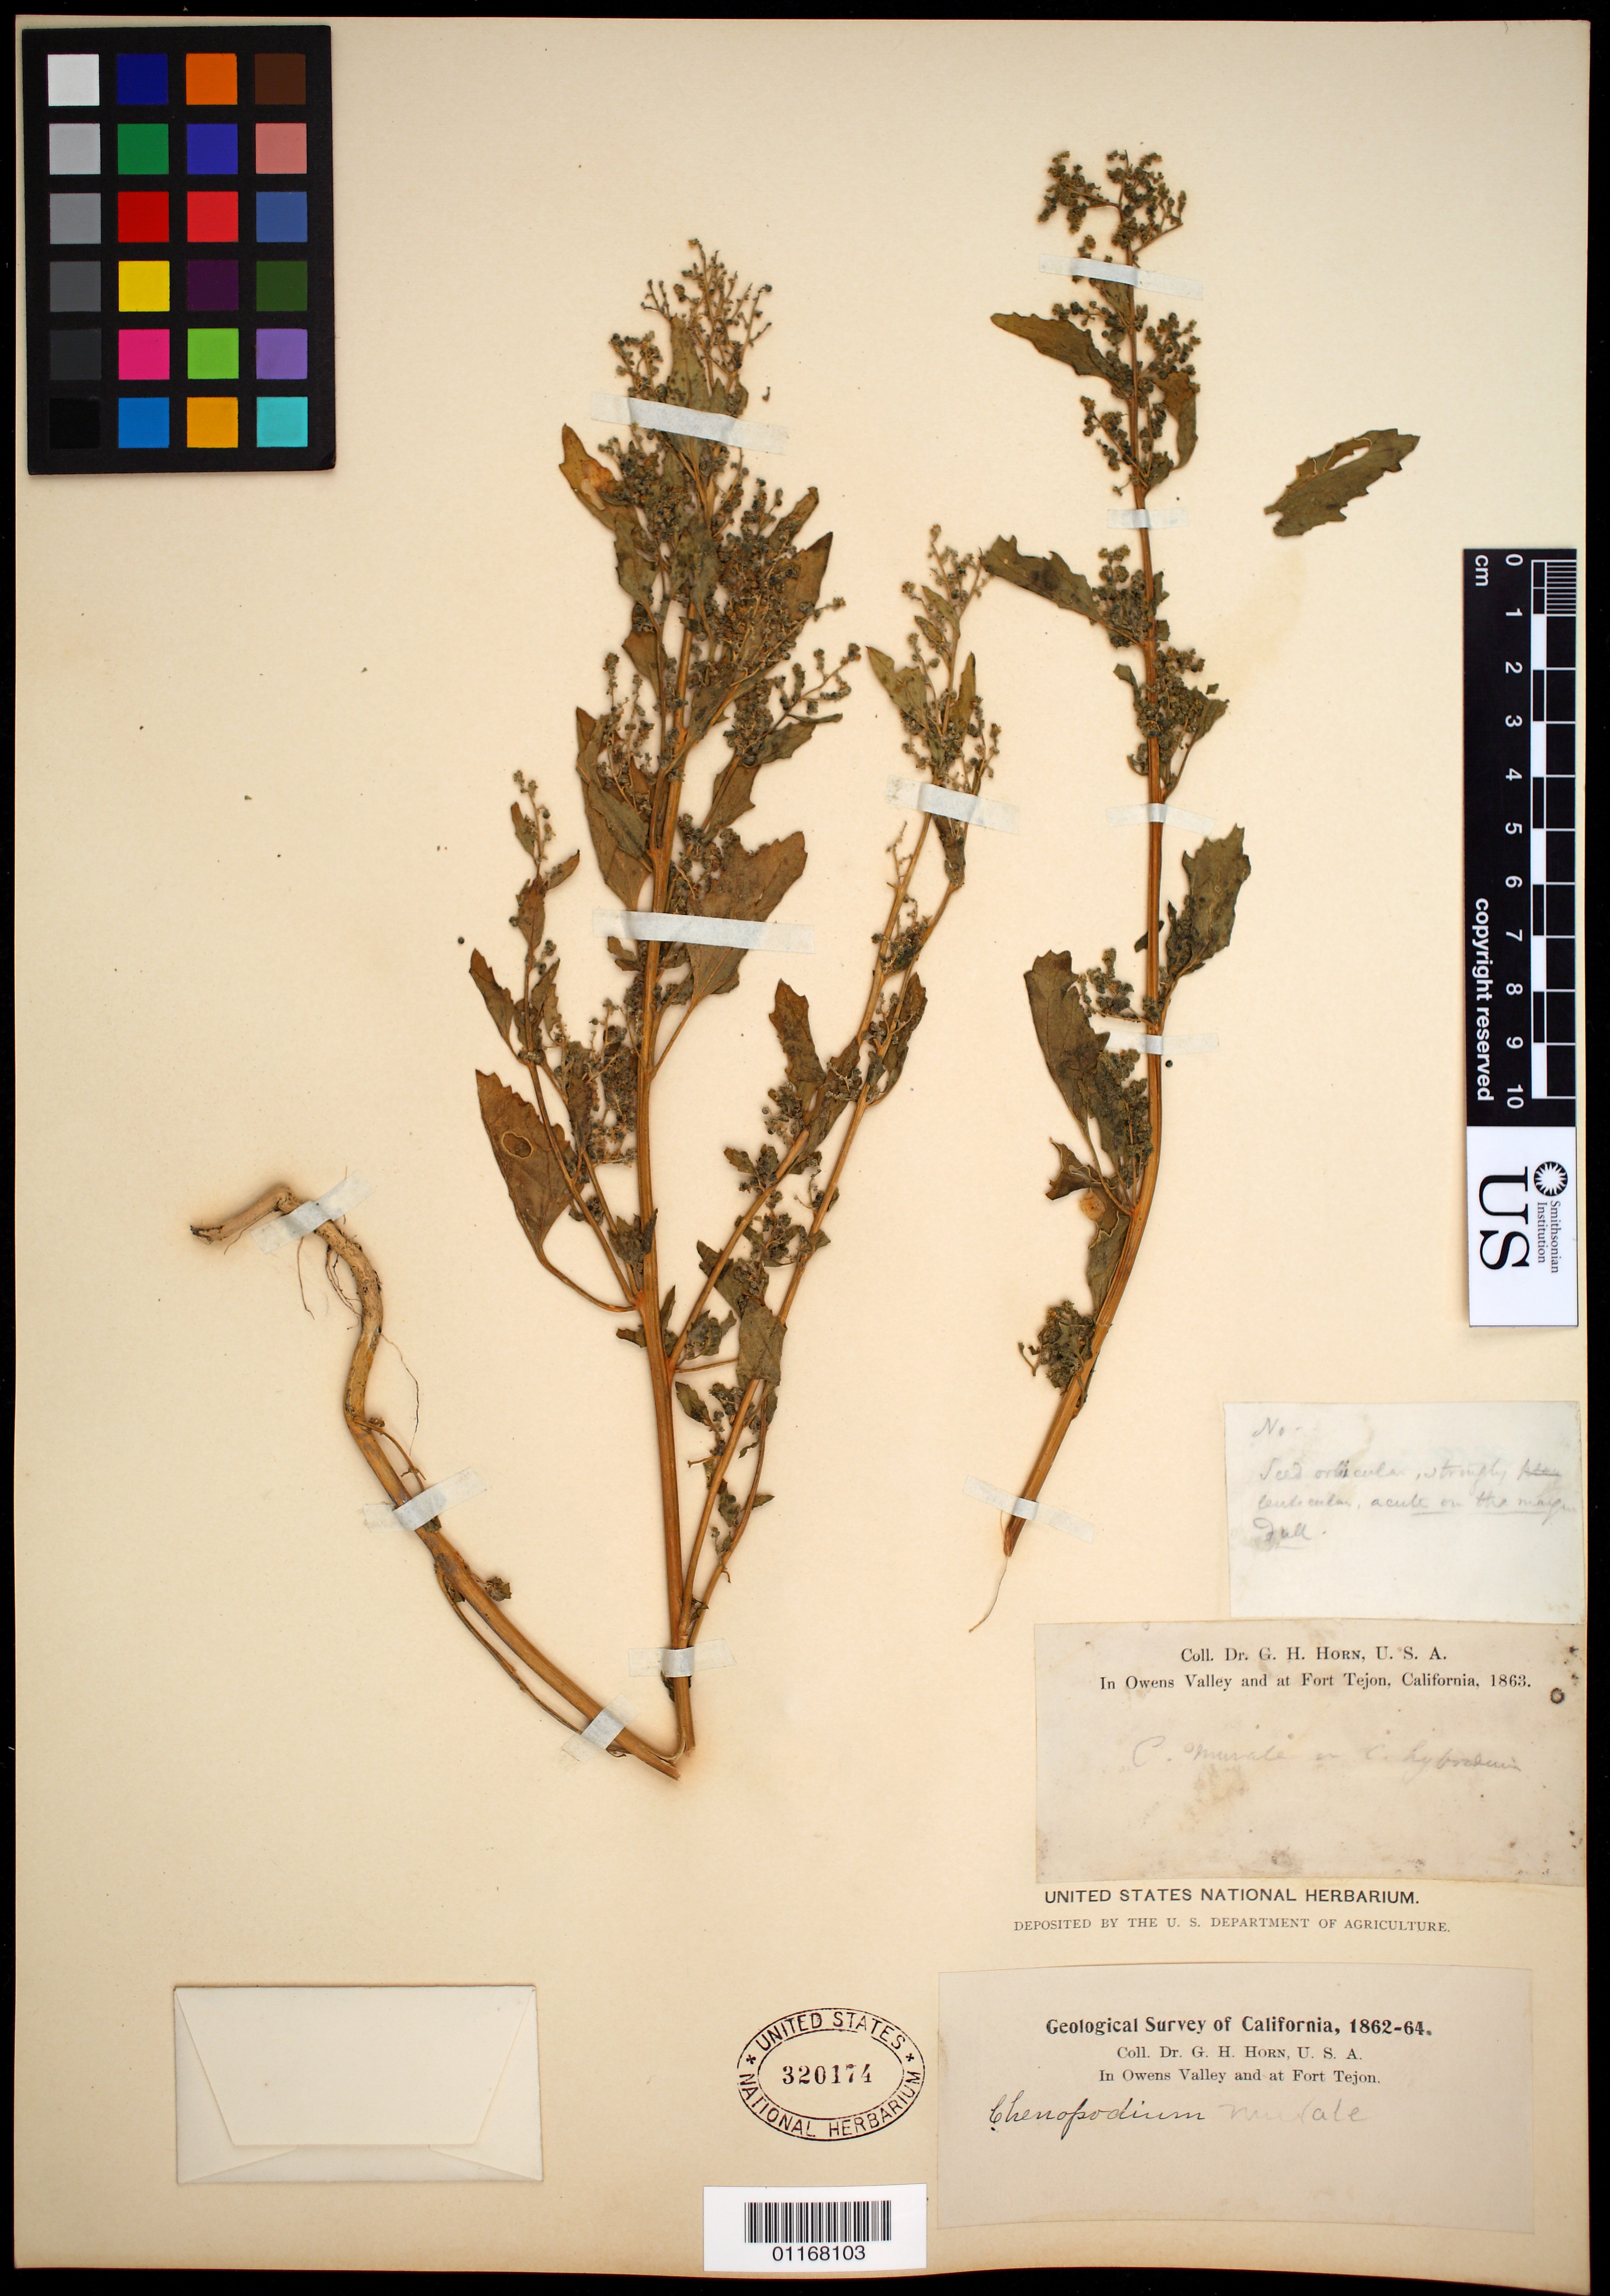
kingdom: Plantae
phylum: Tracheophyta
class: Magnoliopsida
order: Caryophyllales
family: Amaranthaceae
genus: Chenopodium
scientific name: Chenopodium murale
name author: L.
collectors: G. Horn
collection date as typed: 1862 to -- --- 1864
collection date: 1862/1864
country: United States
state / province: California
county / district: Kern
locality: In Owens Valley and at Fort Tejon.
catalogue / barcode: US 320174